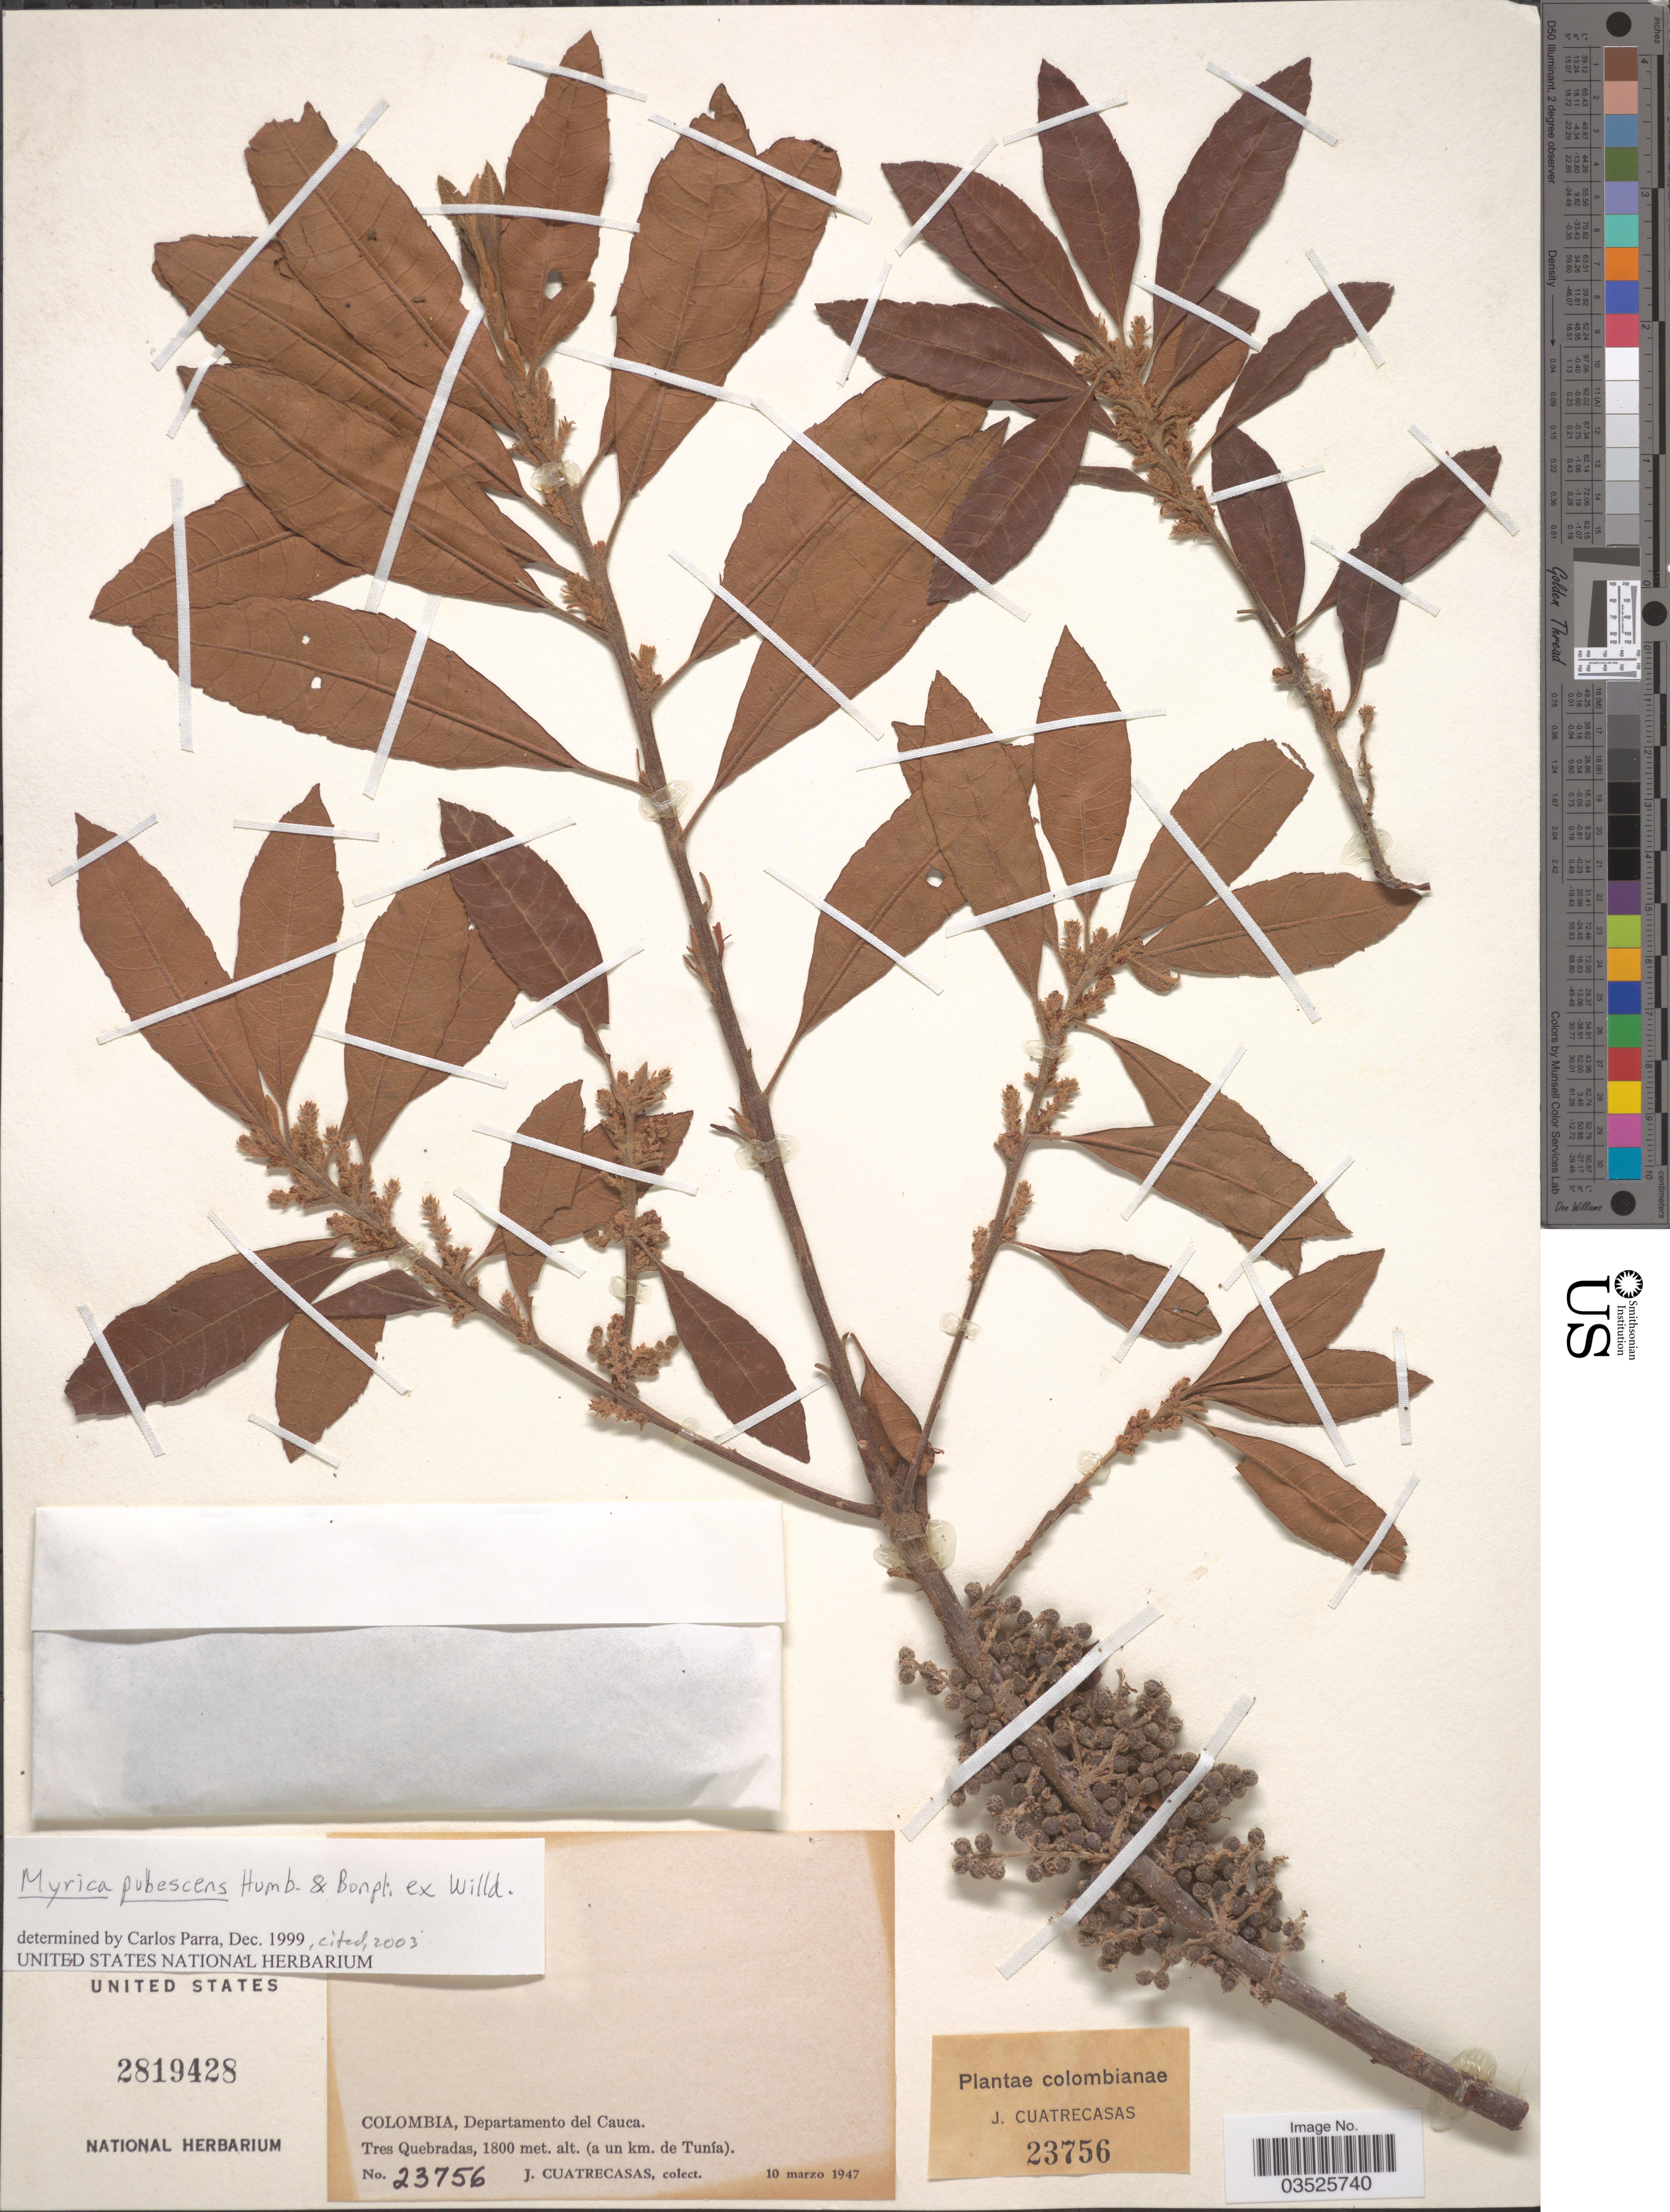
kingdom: Plantae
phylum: Tracheophyta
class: Magnoliopsida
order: Fagales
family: Myricaceae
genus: Morella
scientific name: Morella pubescens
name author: (Humb. & Bonpl. ex Willd.) Wilbur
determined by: Strong, M. T., (US), Smithsonian Institution - National Museum of Natural History (UNITED STATES)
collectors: J. Cuatrecasas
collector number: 23756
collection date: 1947-03-10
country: Colombia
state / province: Cauca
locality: Departamento del Cauca, Tres Quebradas (a un km. de Tunía).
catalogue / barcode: US 2819428